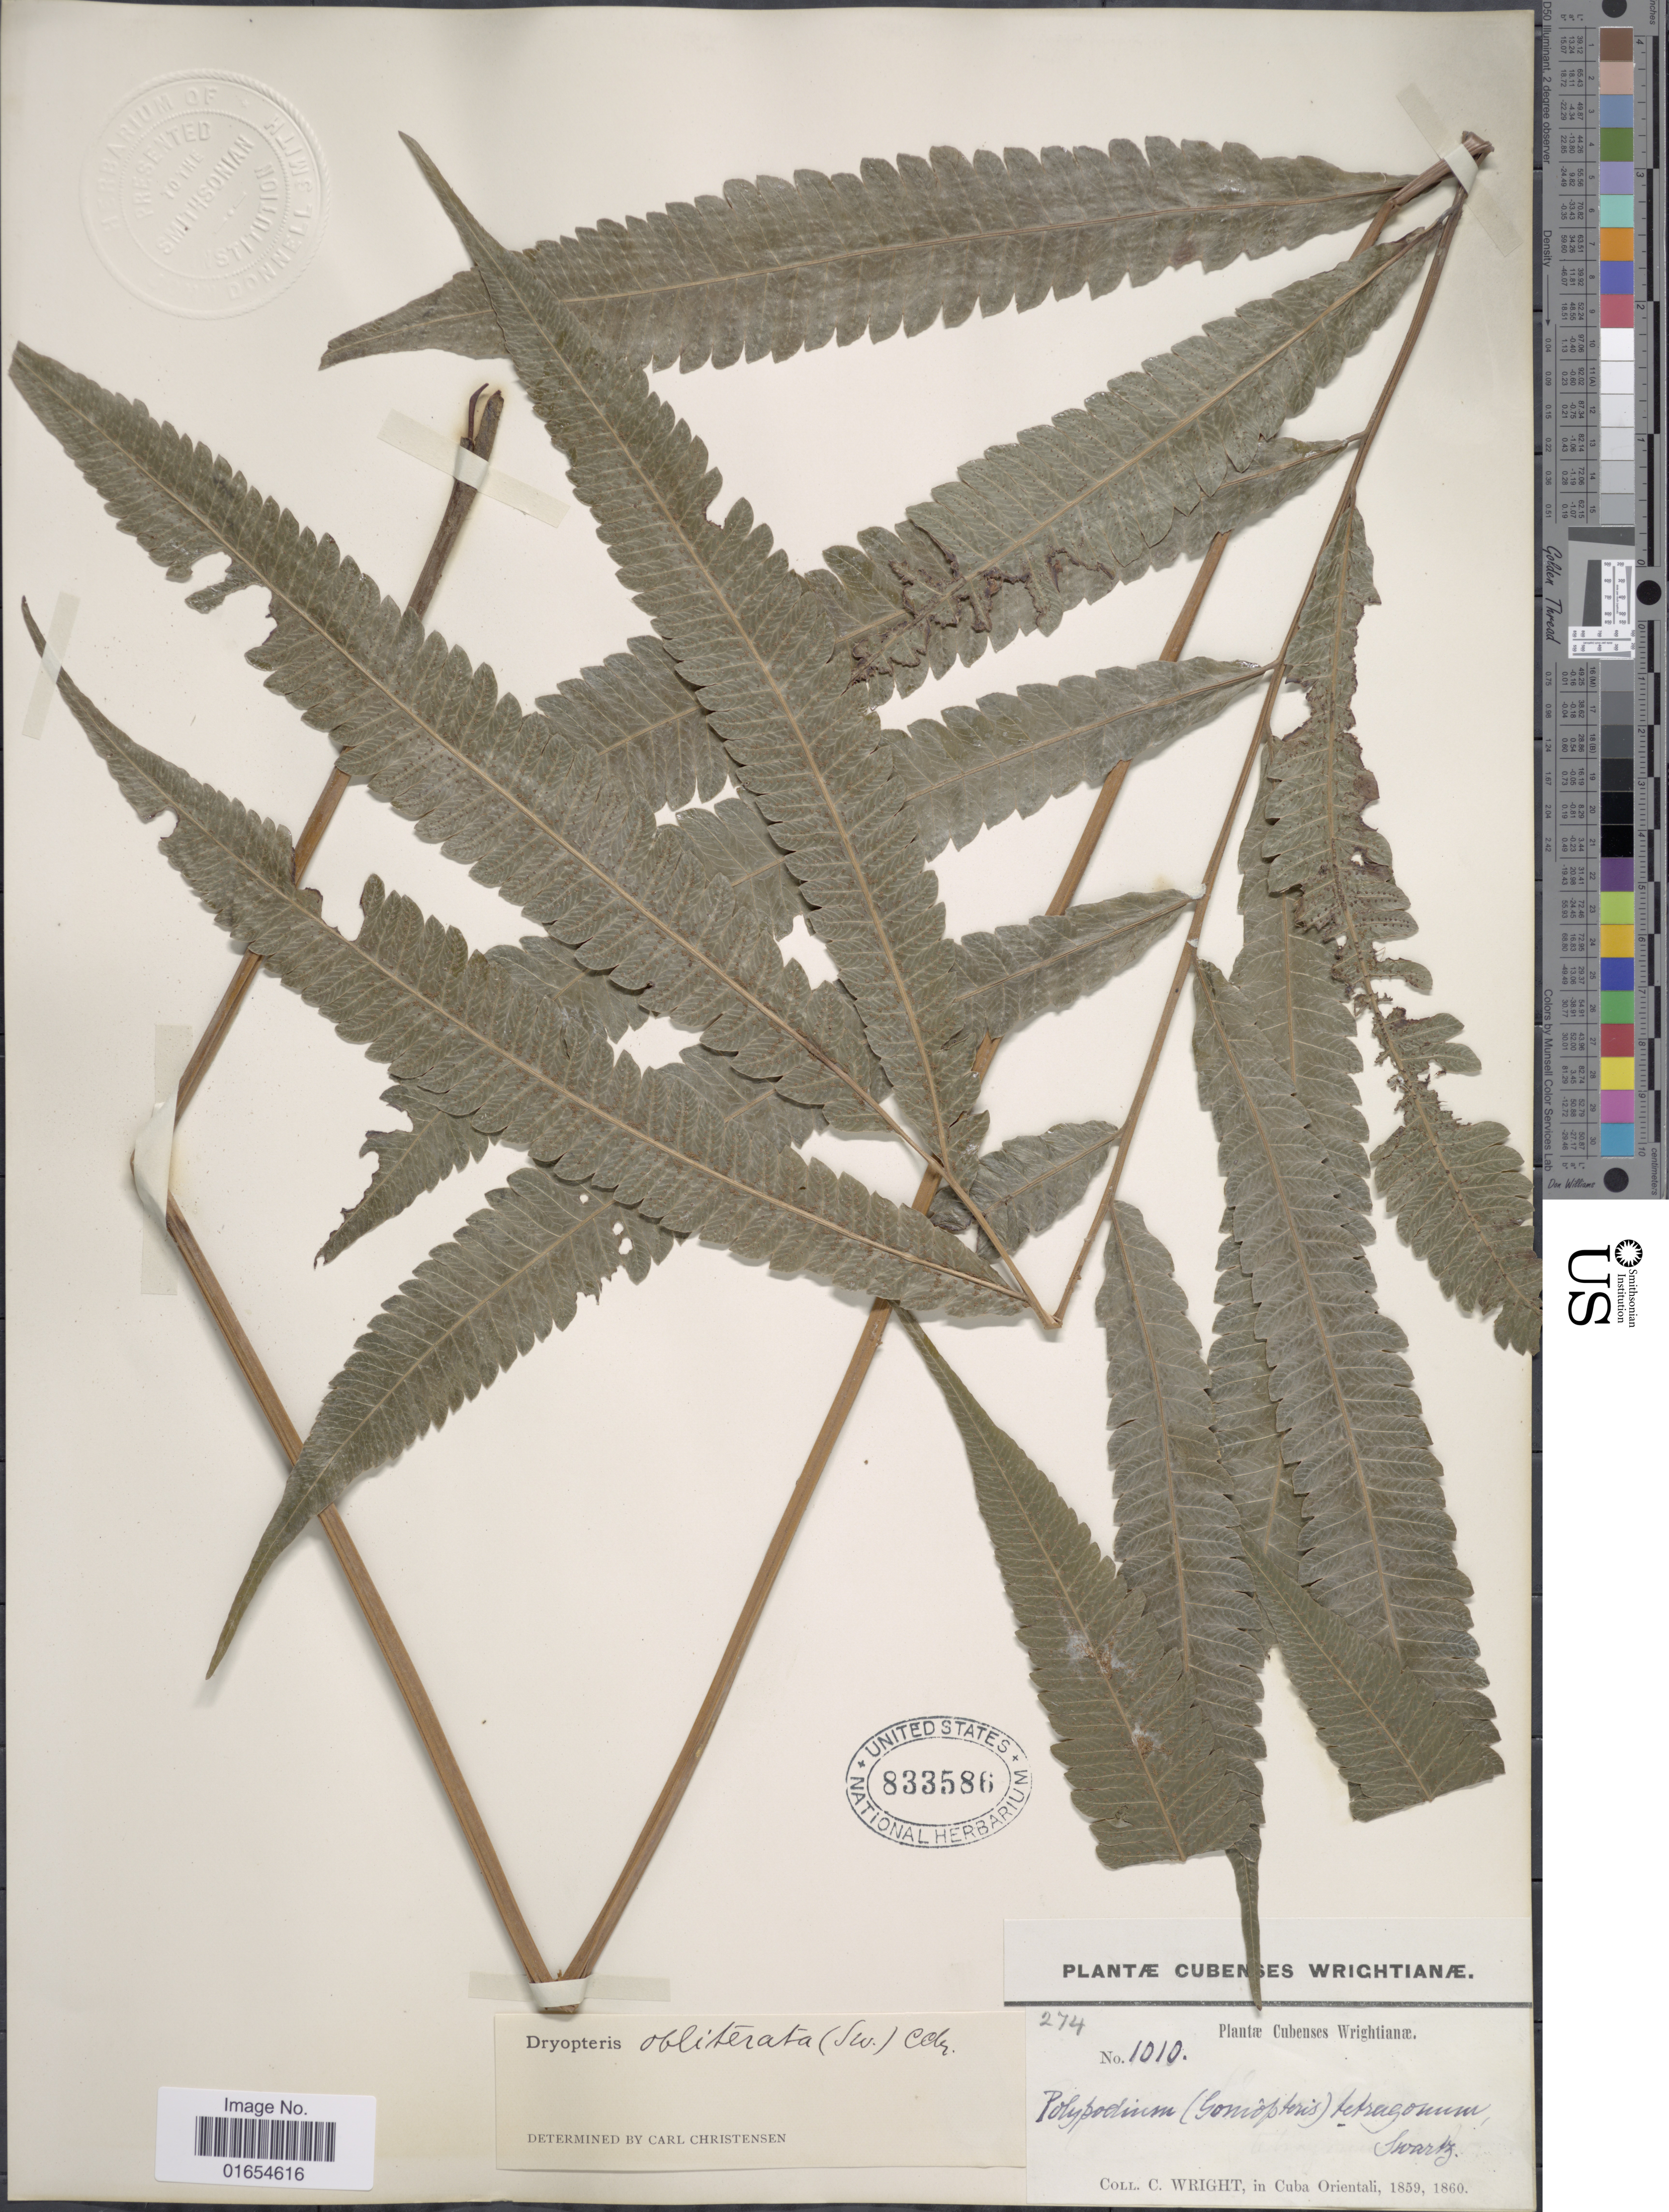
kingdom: Plantae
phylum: Tracheophyta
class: Polypodiopsida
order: Polypodiales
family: Thelypteridaceae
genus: Goniopteris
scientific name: Goniopteris obliterata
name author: (Sw.) C. Presl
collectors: C. Wright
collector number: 1010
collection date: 1859/1860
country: Cuba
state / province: Oriente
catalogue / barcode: US 833586